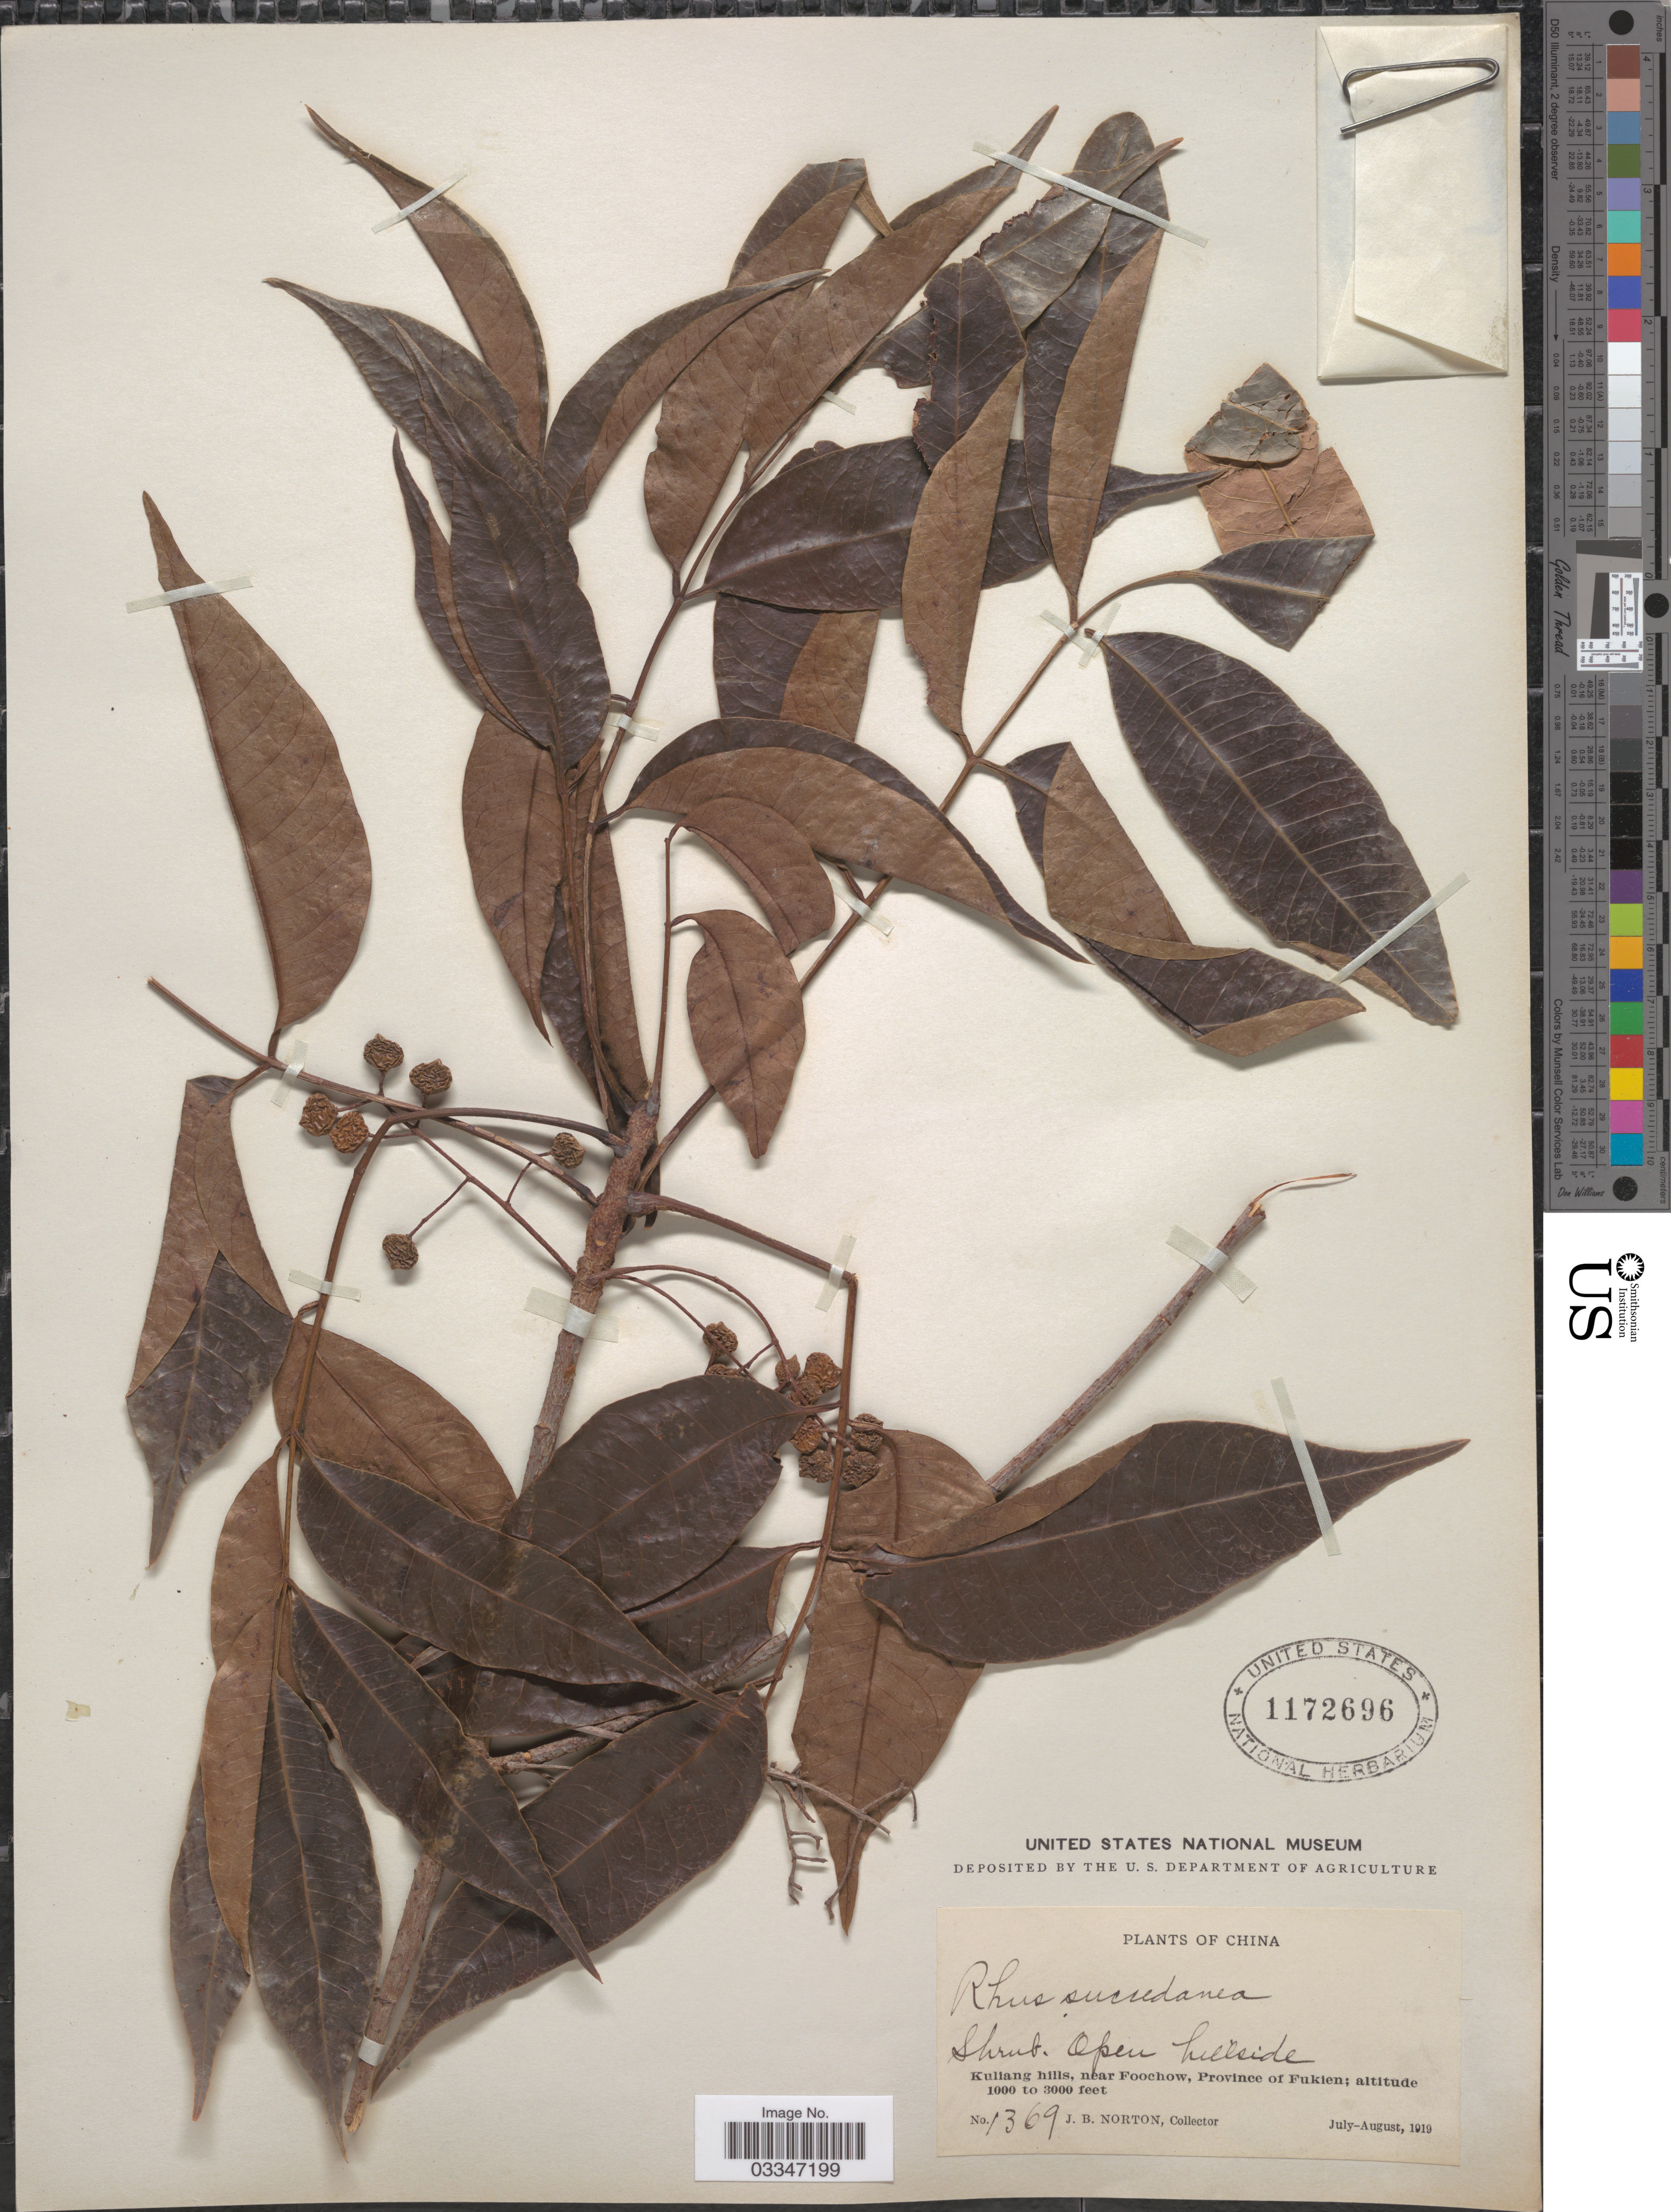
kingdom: Plantae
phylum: Tracheophyta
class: Magnoliopsida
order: Sapindales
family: Anacardiaceae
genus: Rhus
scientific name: Rhus succedanea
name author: L.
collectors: J. B. Norton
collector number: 1369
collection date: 1919-07/1919-08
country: China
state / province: Fujian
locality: Kuliang hills, near Foochow, Province of Fukien.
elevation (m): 305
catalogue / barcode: US 1172696